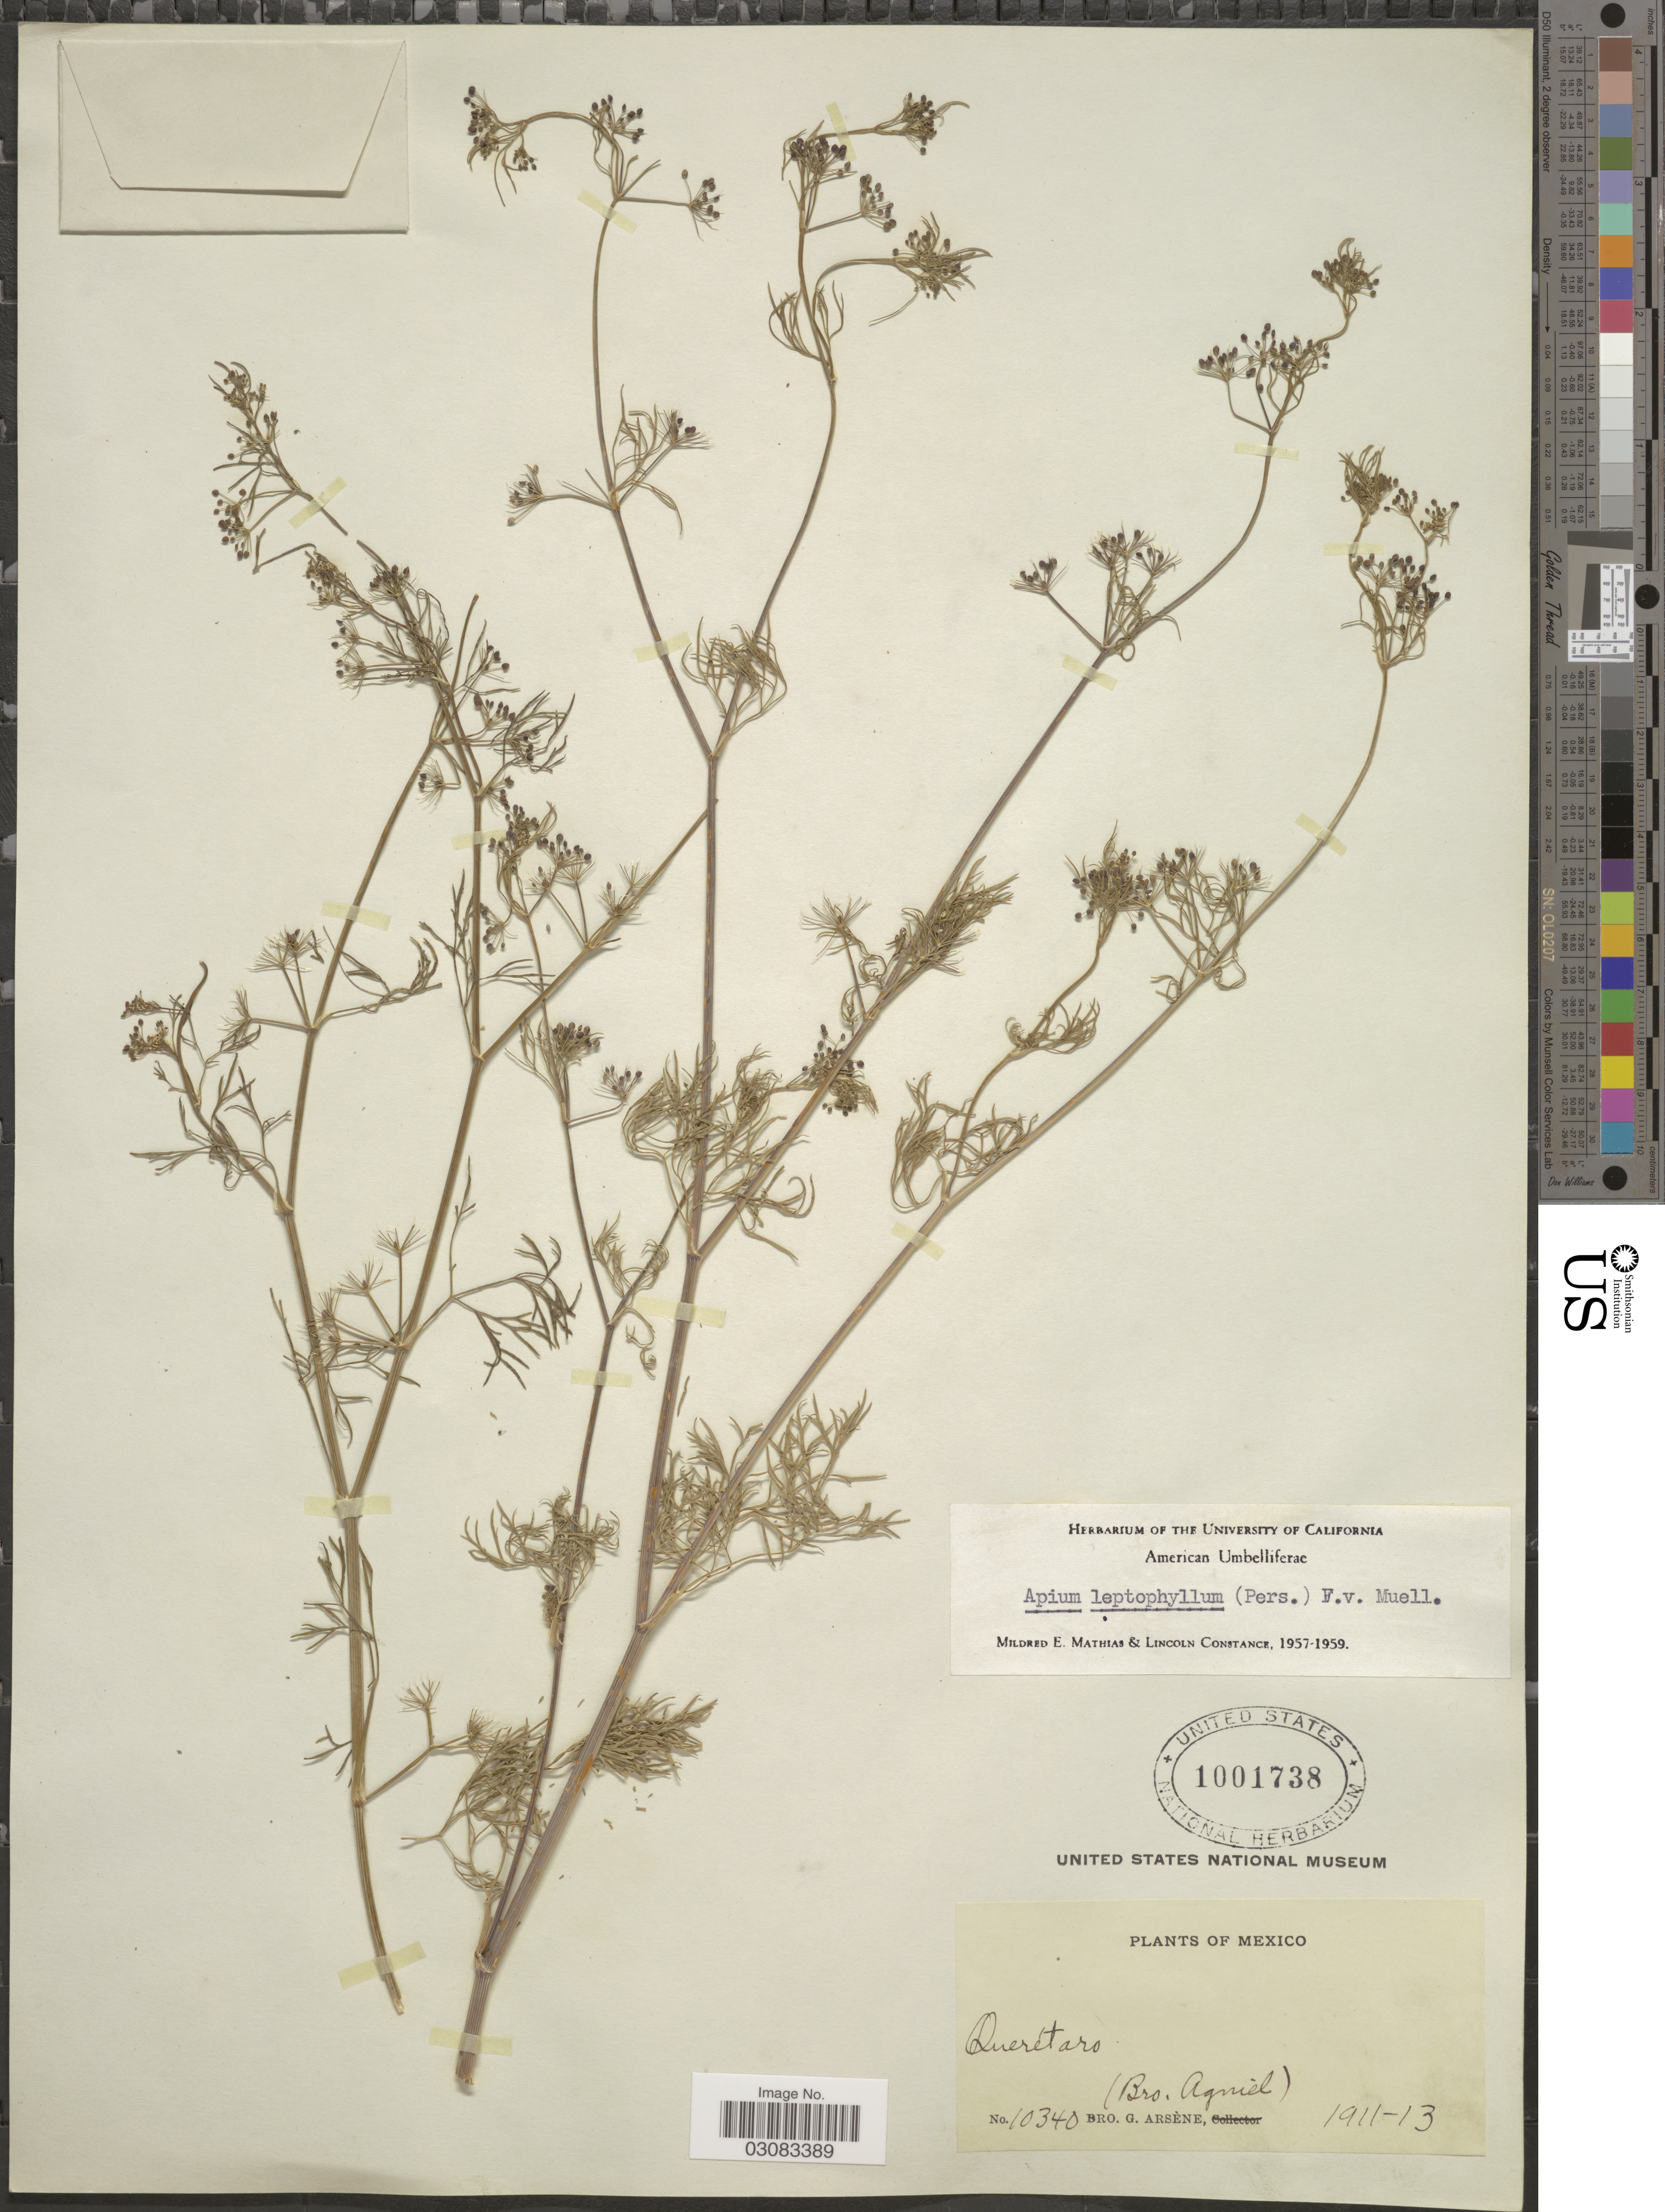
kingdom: Plantae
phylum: Tracheophyta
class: Magnoliopsida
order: Apiales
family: Apiaceae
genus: Cyclospermum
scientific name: Cyclospermum leptophyllum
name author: (Pers.) Sprague ex Britton & P. Wilson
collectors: Bro. G. Arsène & Bro. Agniel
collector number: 10340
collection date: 1911/1913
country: Mexico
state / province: Querétaro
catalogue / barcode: US 1001738